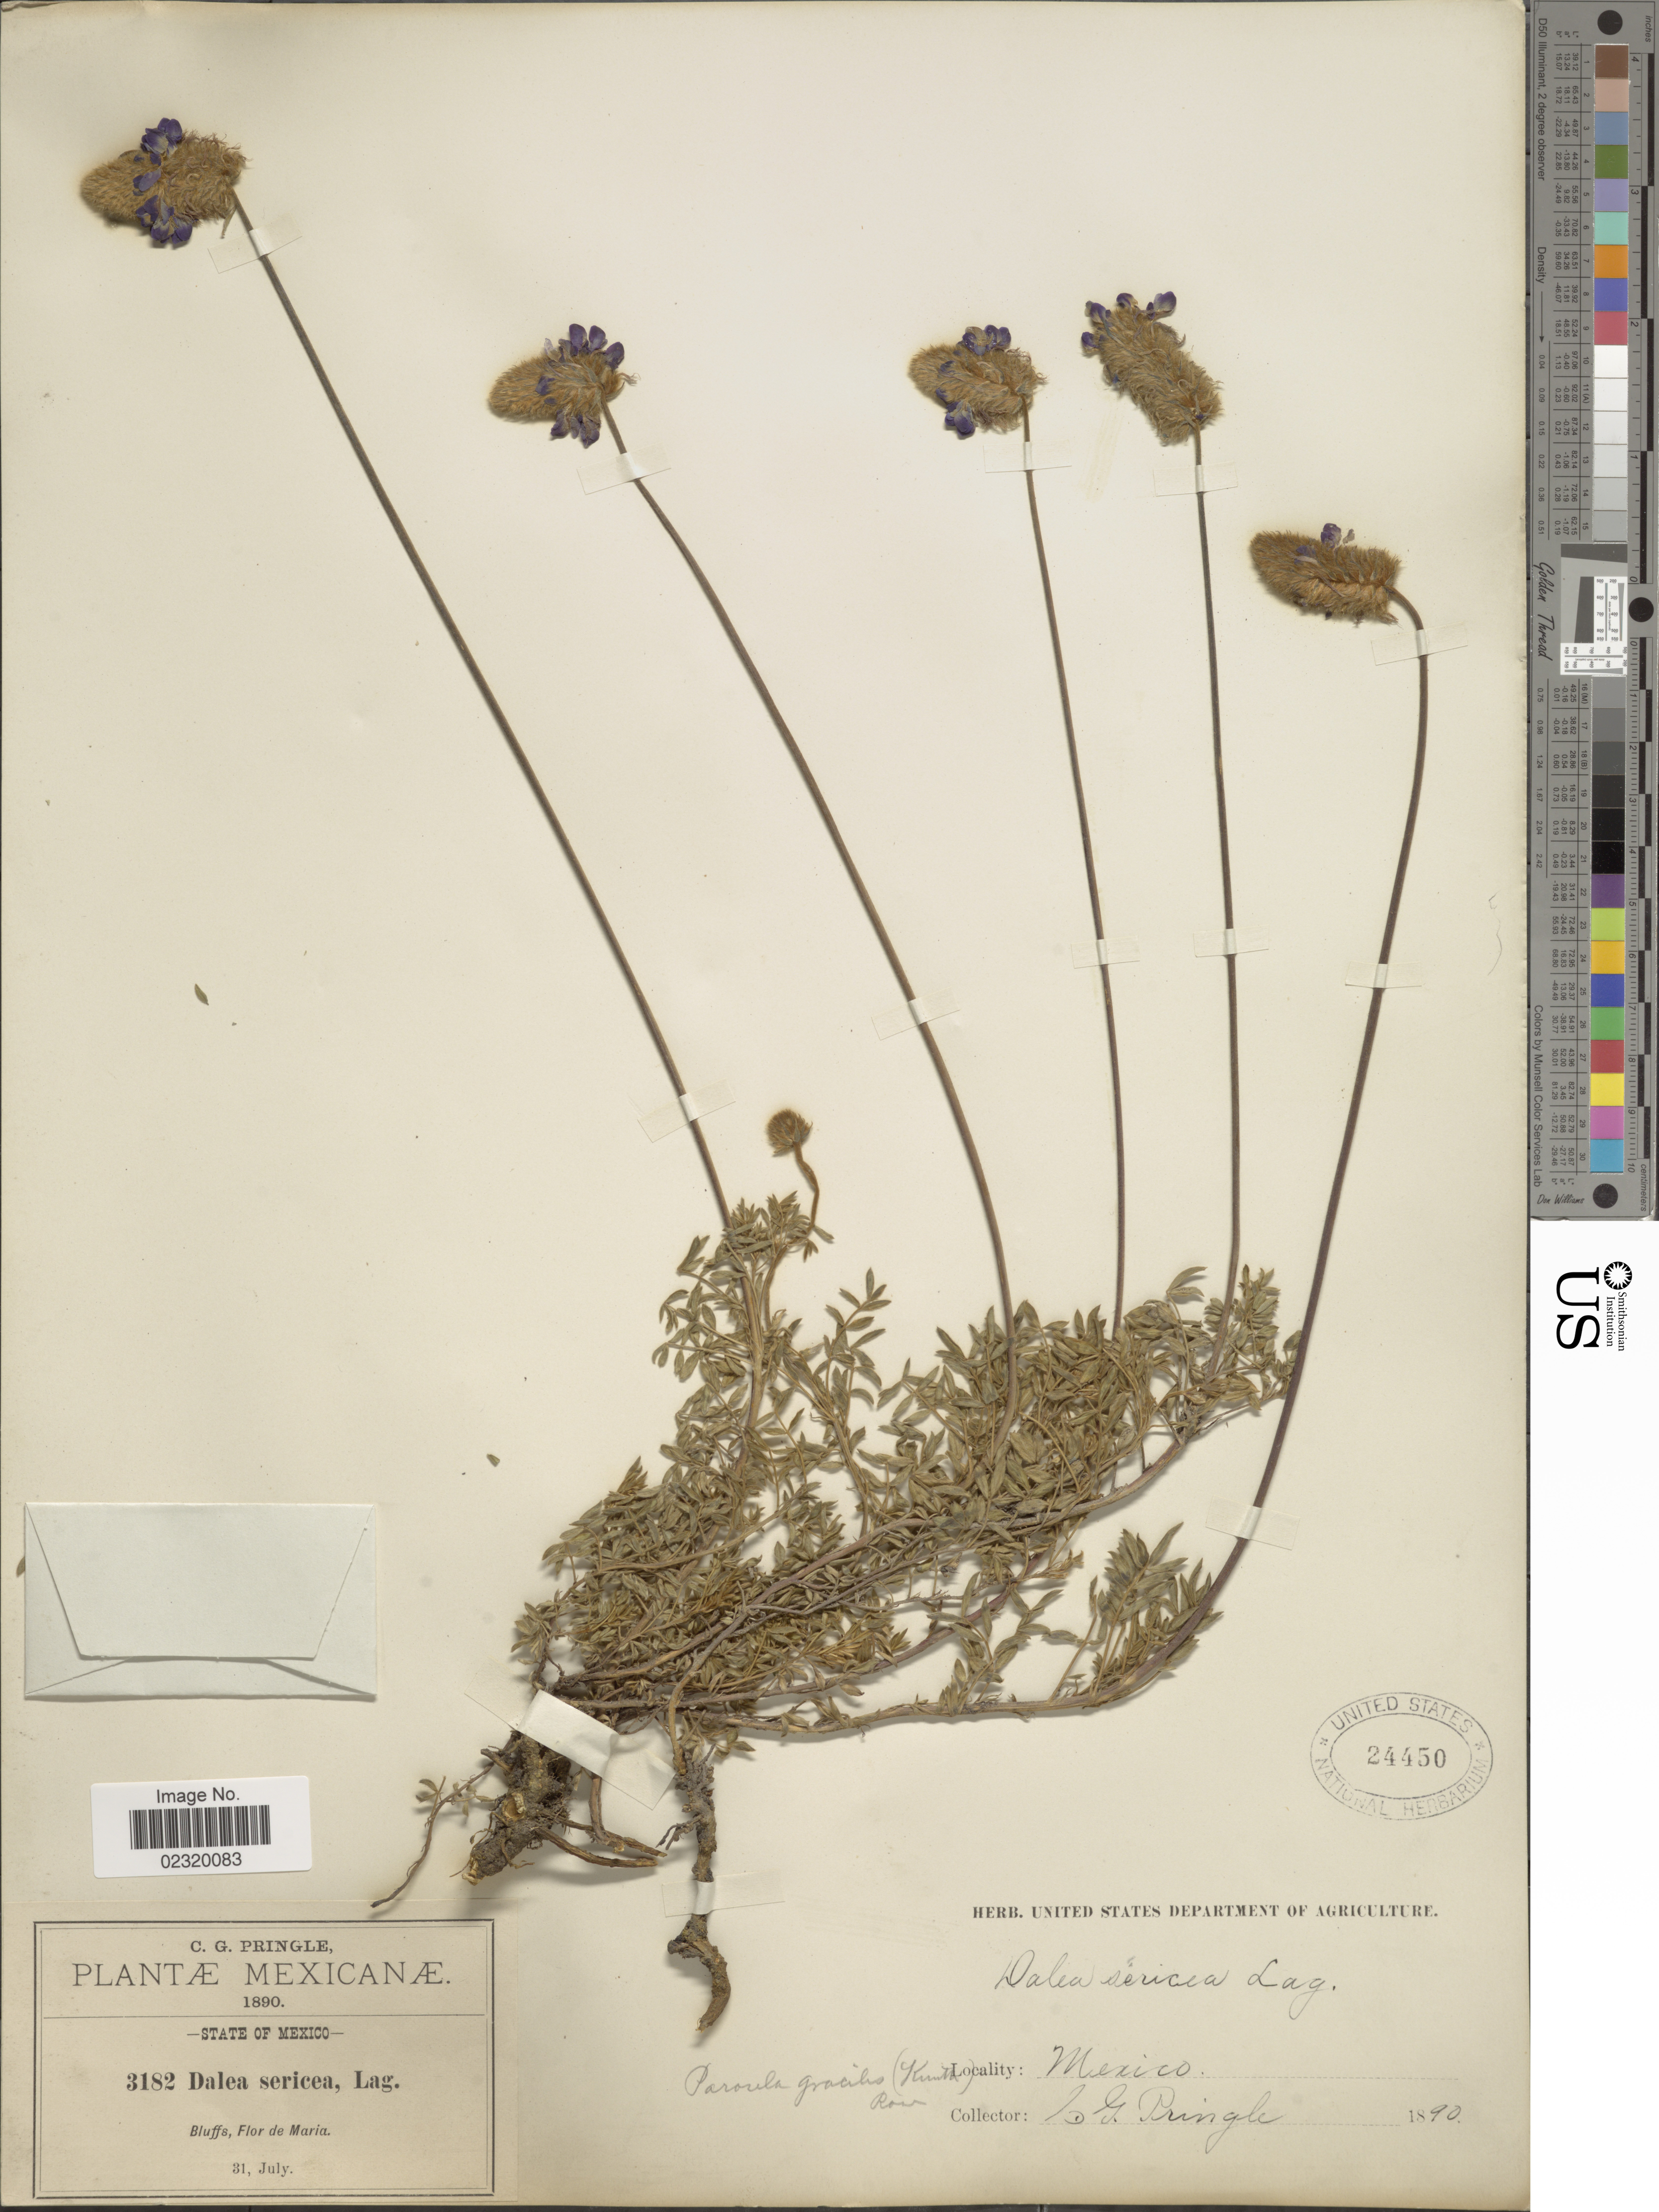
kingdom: Plantae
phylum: Tracheophyta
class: Magnoliopsida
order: Fabales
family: Fabaceae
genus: Dalea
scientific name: Dalea sericea var. sericea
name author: Lag.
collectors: C. G. Pringle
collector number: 3182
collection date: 1890-07-31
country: Mexico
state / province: México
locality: Flor de Maria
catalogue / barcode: US 24450